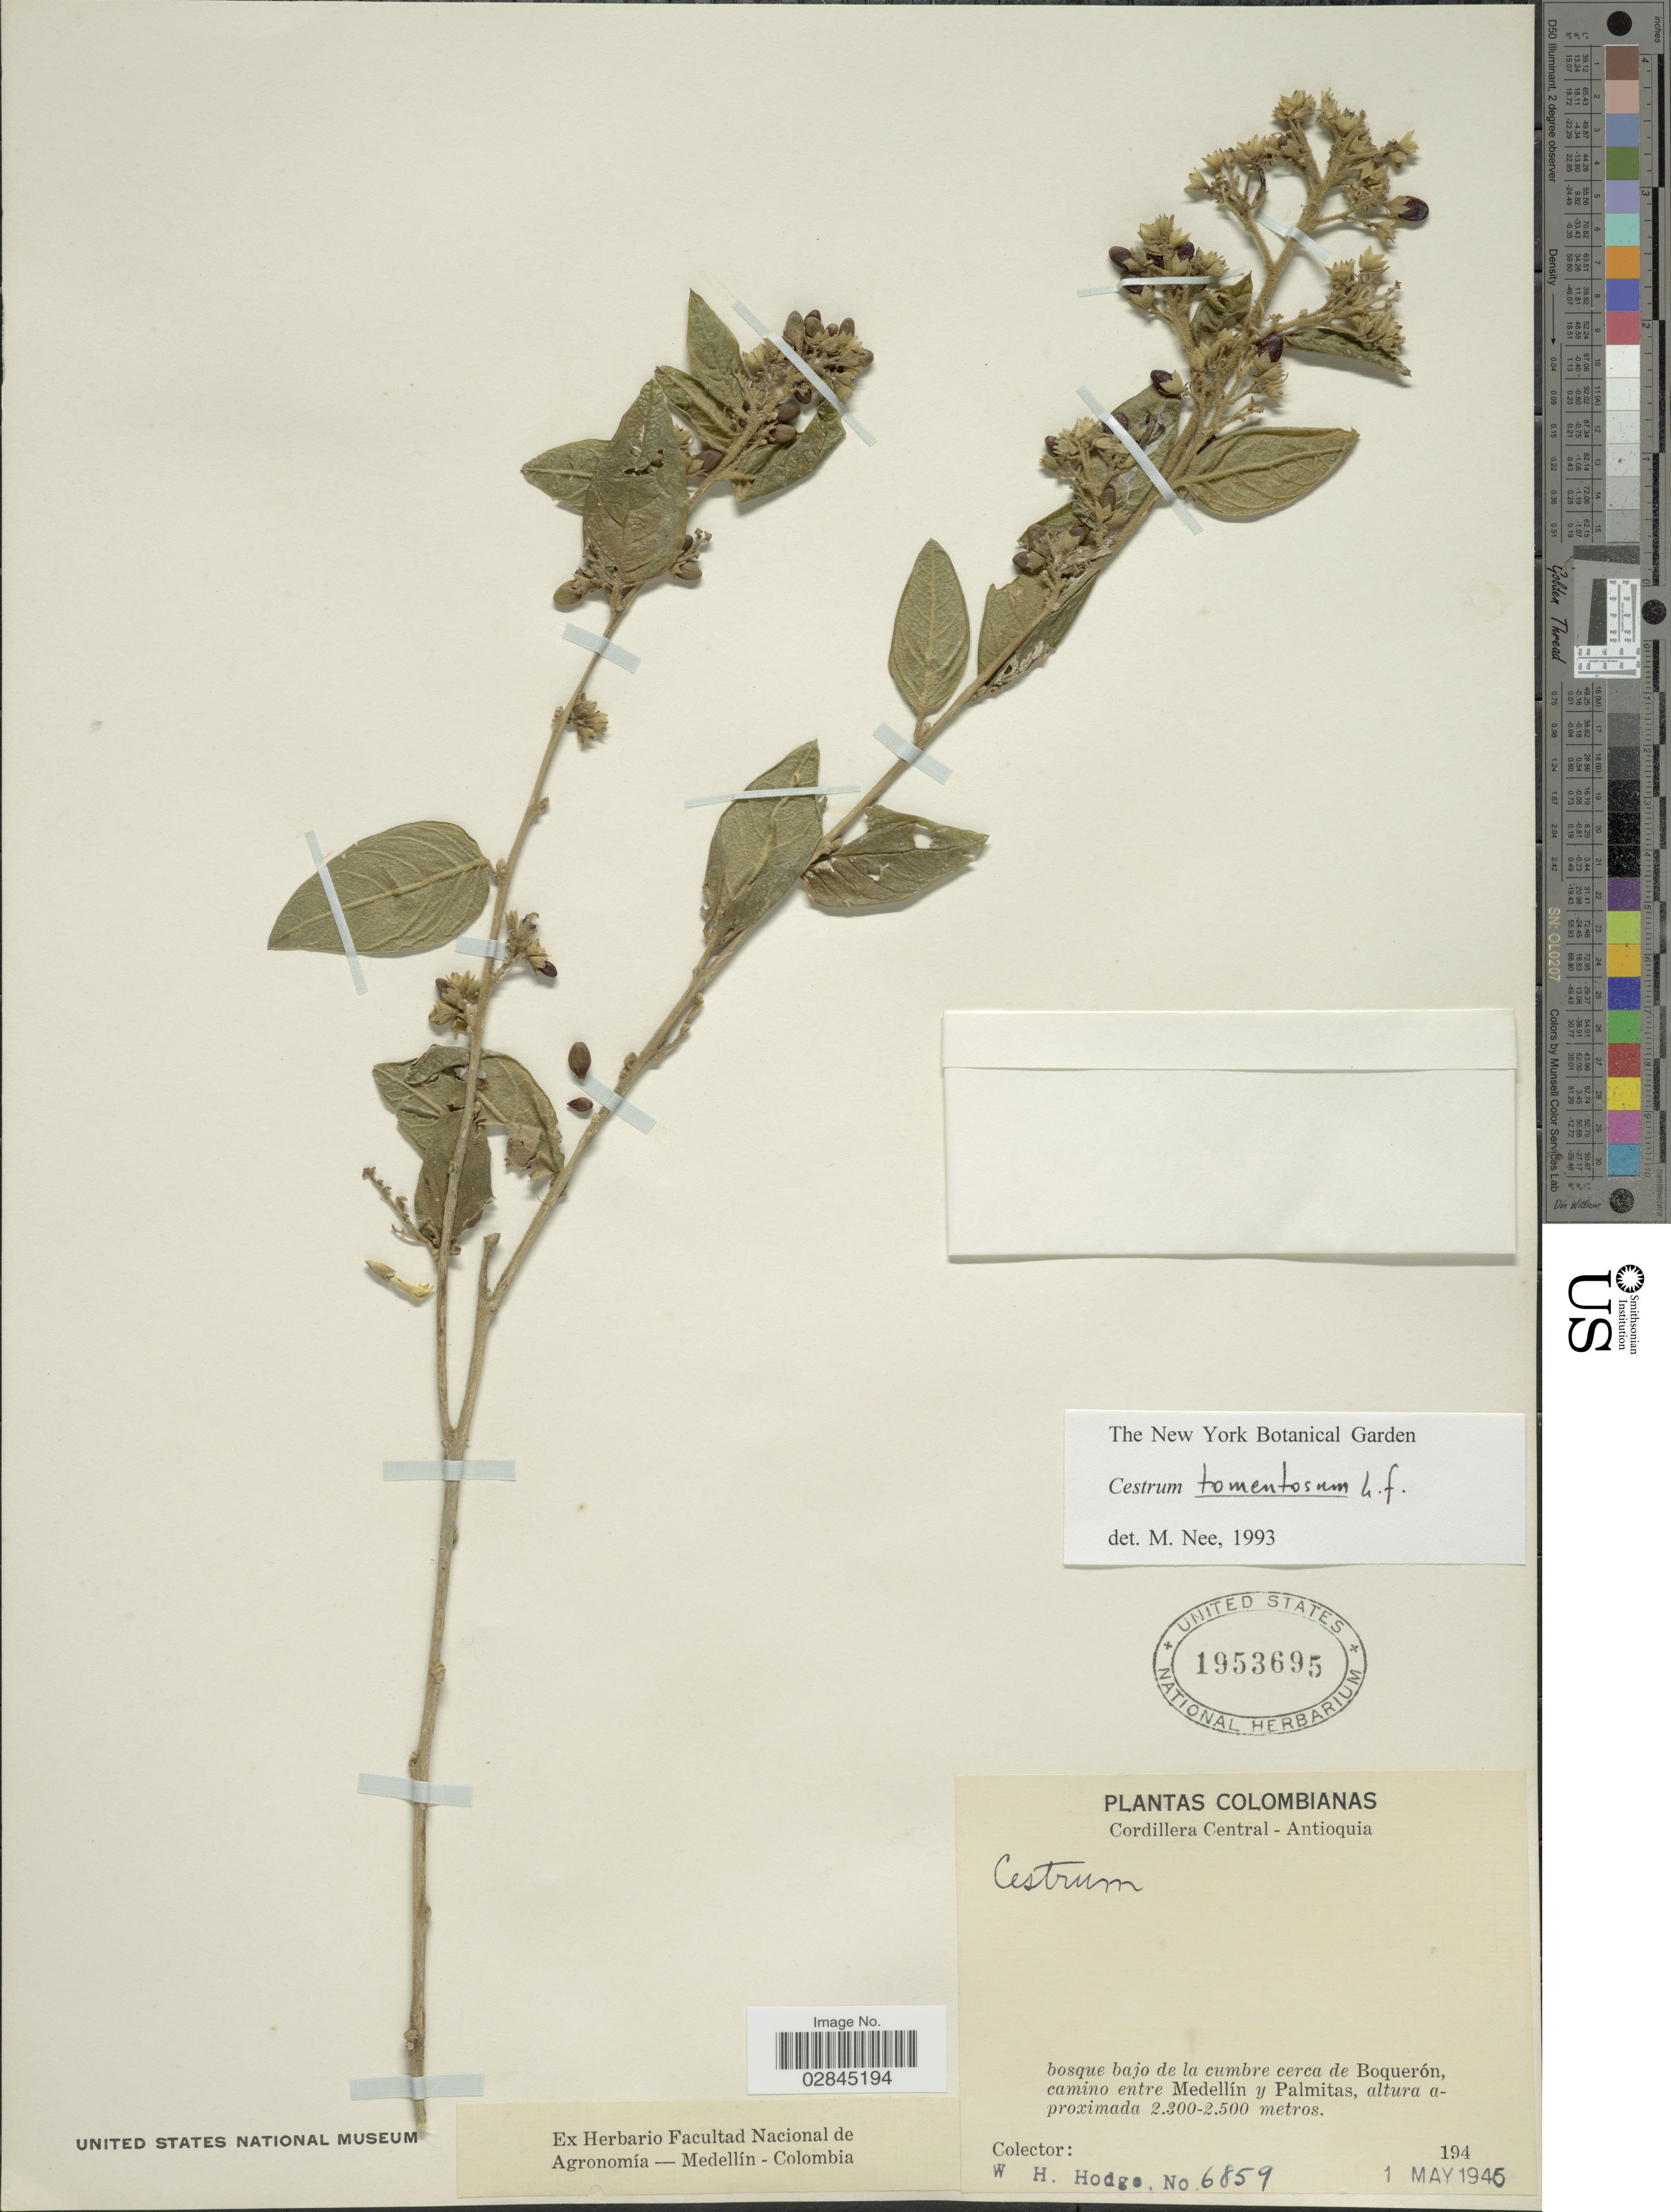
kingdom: Plantae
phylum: Tracheophyta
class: Magnoliopsida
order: Solanales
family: Solanaceae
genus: Cestrum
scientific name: Cestrum tomentosum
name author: L. f.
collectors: W. Hodge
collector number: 6859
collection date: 1945-05-01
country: Colombia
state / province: Antioquia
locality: Cordillera Central, bosque bajo de la cumbre cerca de Boquerón, camino entre Medellín y Palmitas.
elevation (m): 2300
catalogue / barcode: US 1953695